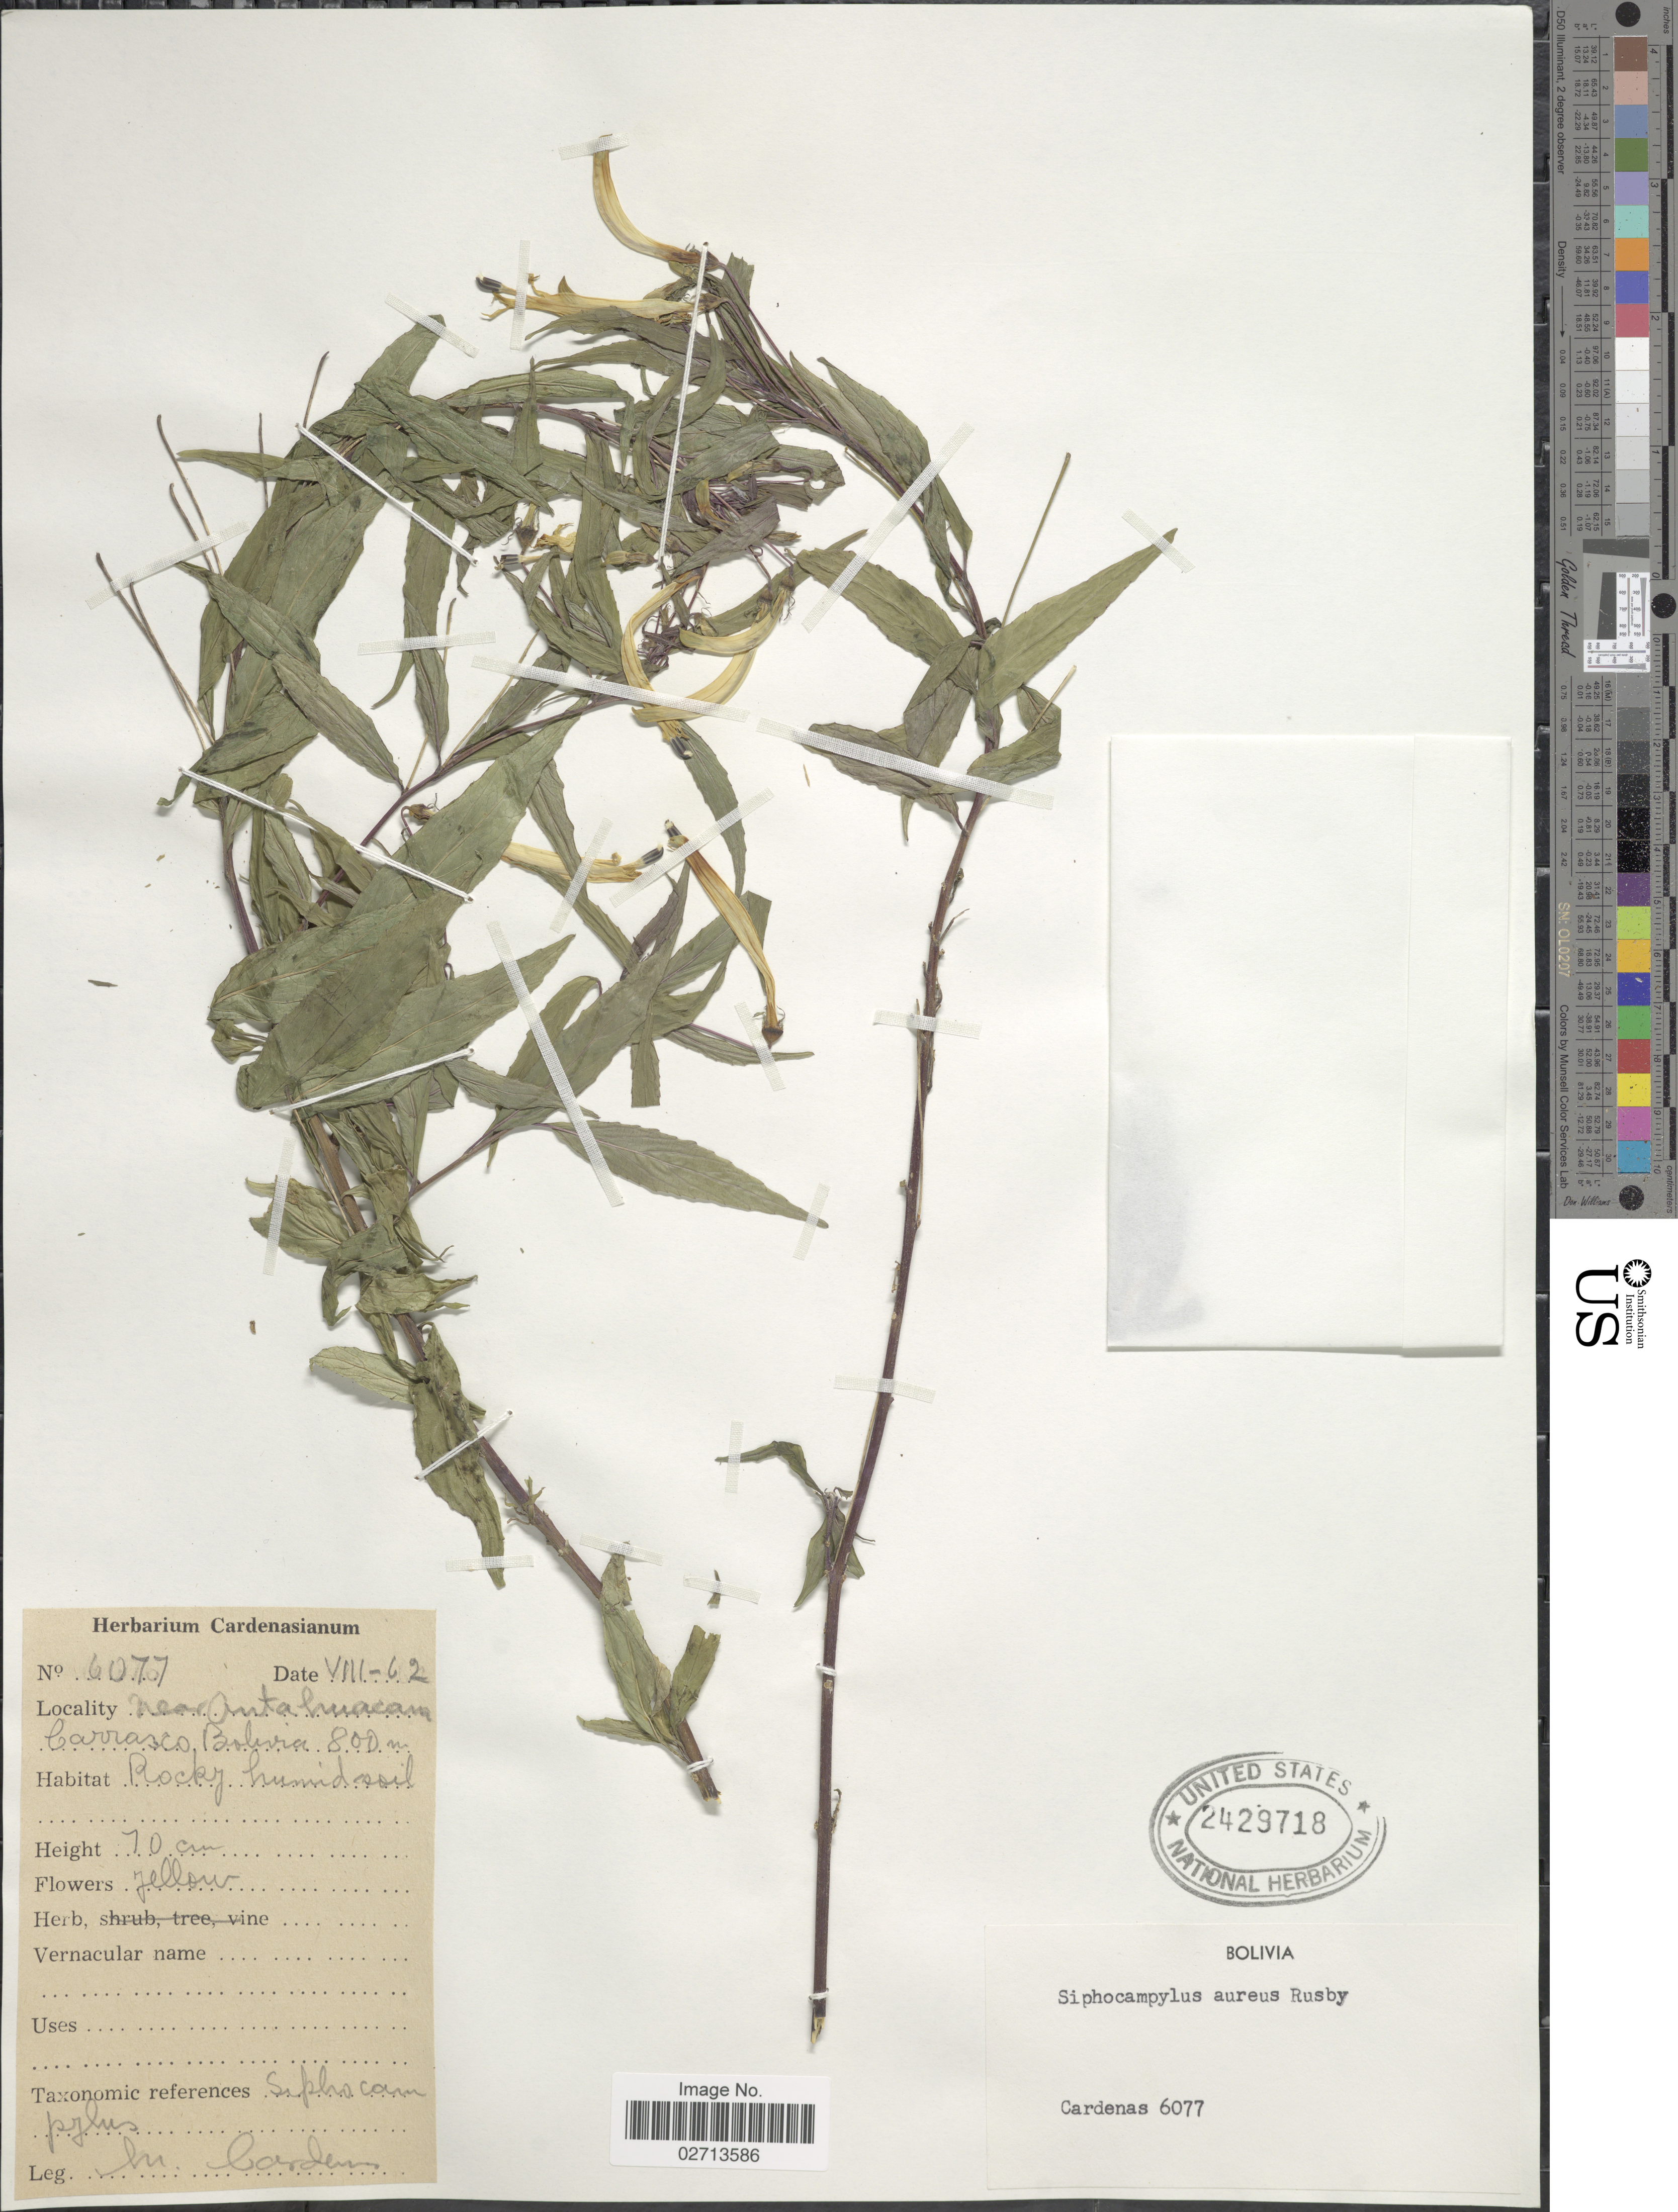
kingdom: Plantae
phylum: Tracheophyta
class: Magnoliopsida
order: Asterales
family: Campanulaceae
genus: Siphocampylus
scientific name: Siphocampylus aureus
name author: Rusby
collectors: M. Cárdenas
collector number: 6077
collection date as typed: Transcribed d/m/y: /8/62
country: Bolivia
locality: Near Anta Huacana Carrasco.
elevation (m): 800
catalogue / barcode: US 2429718